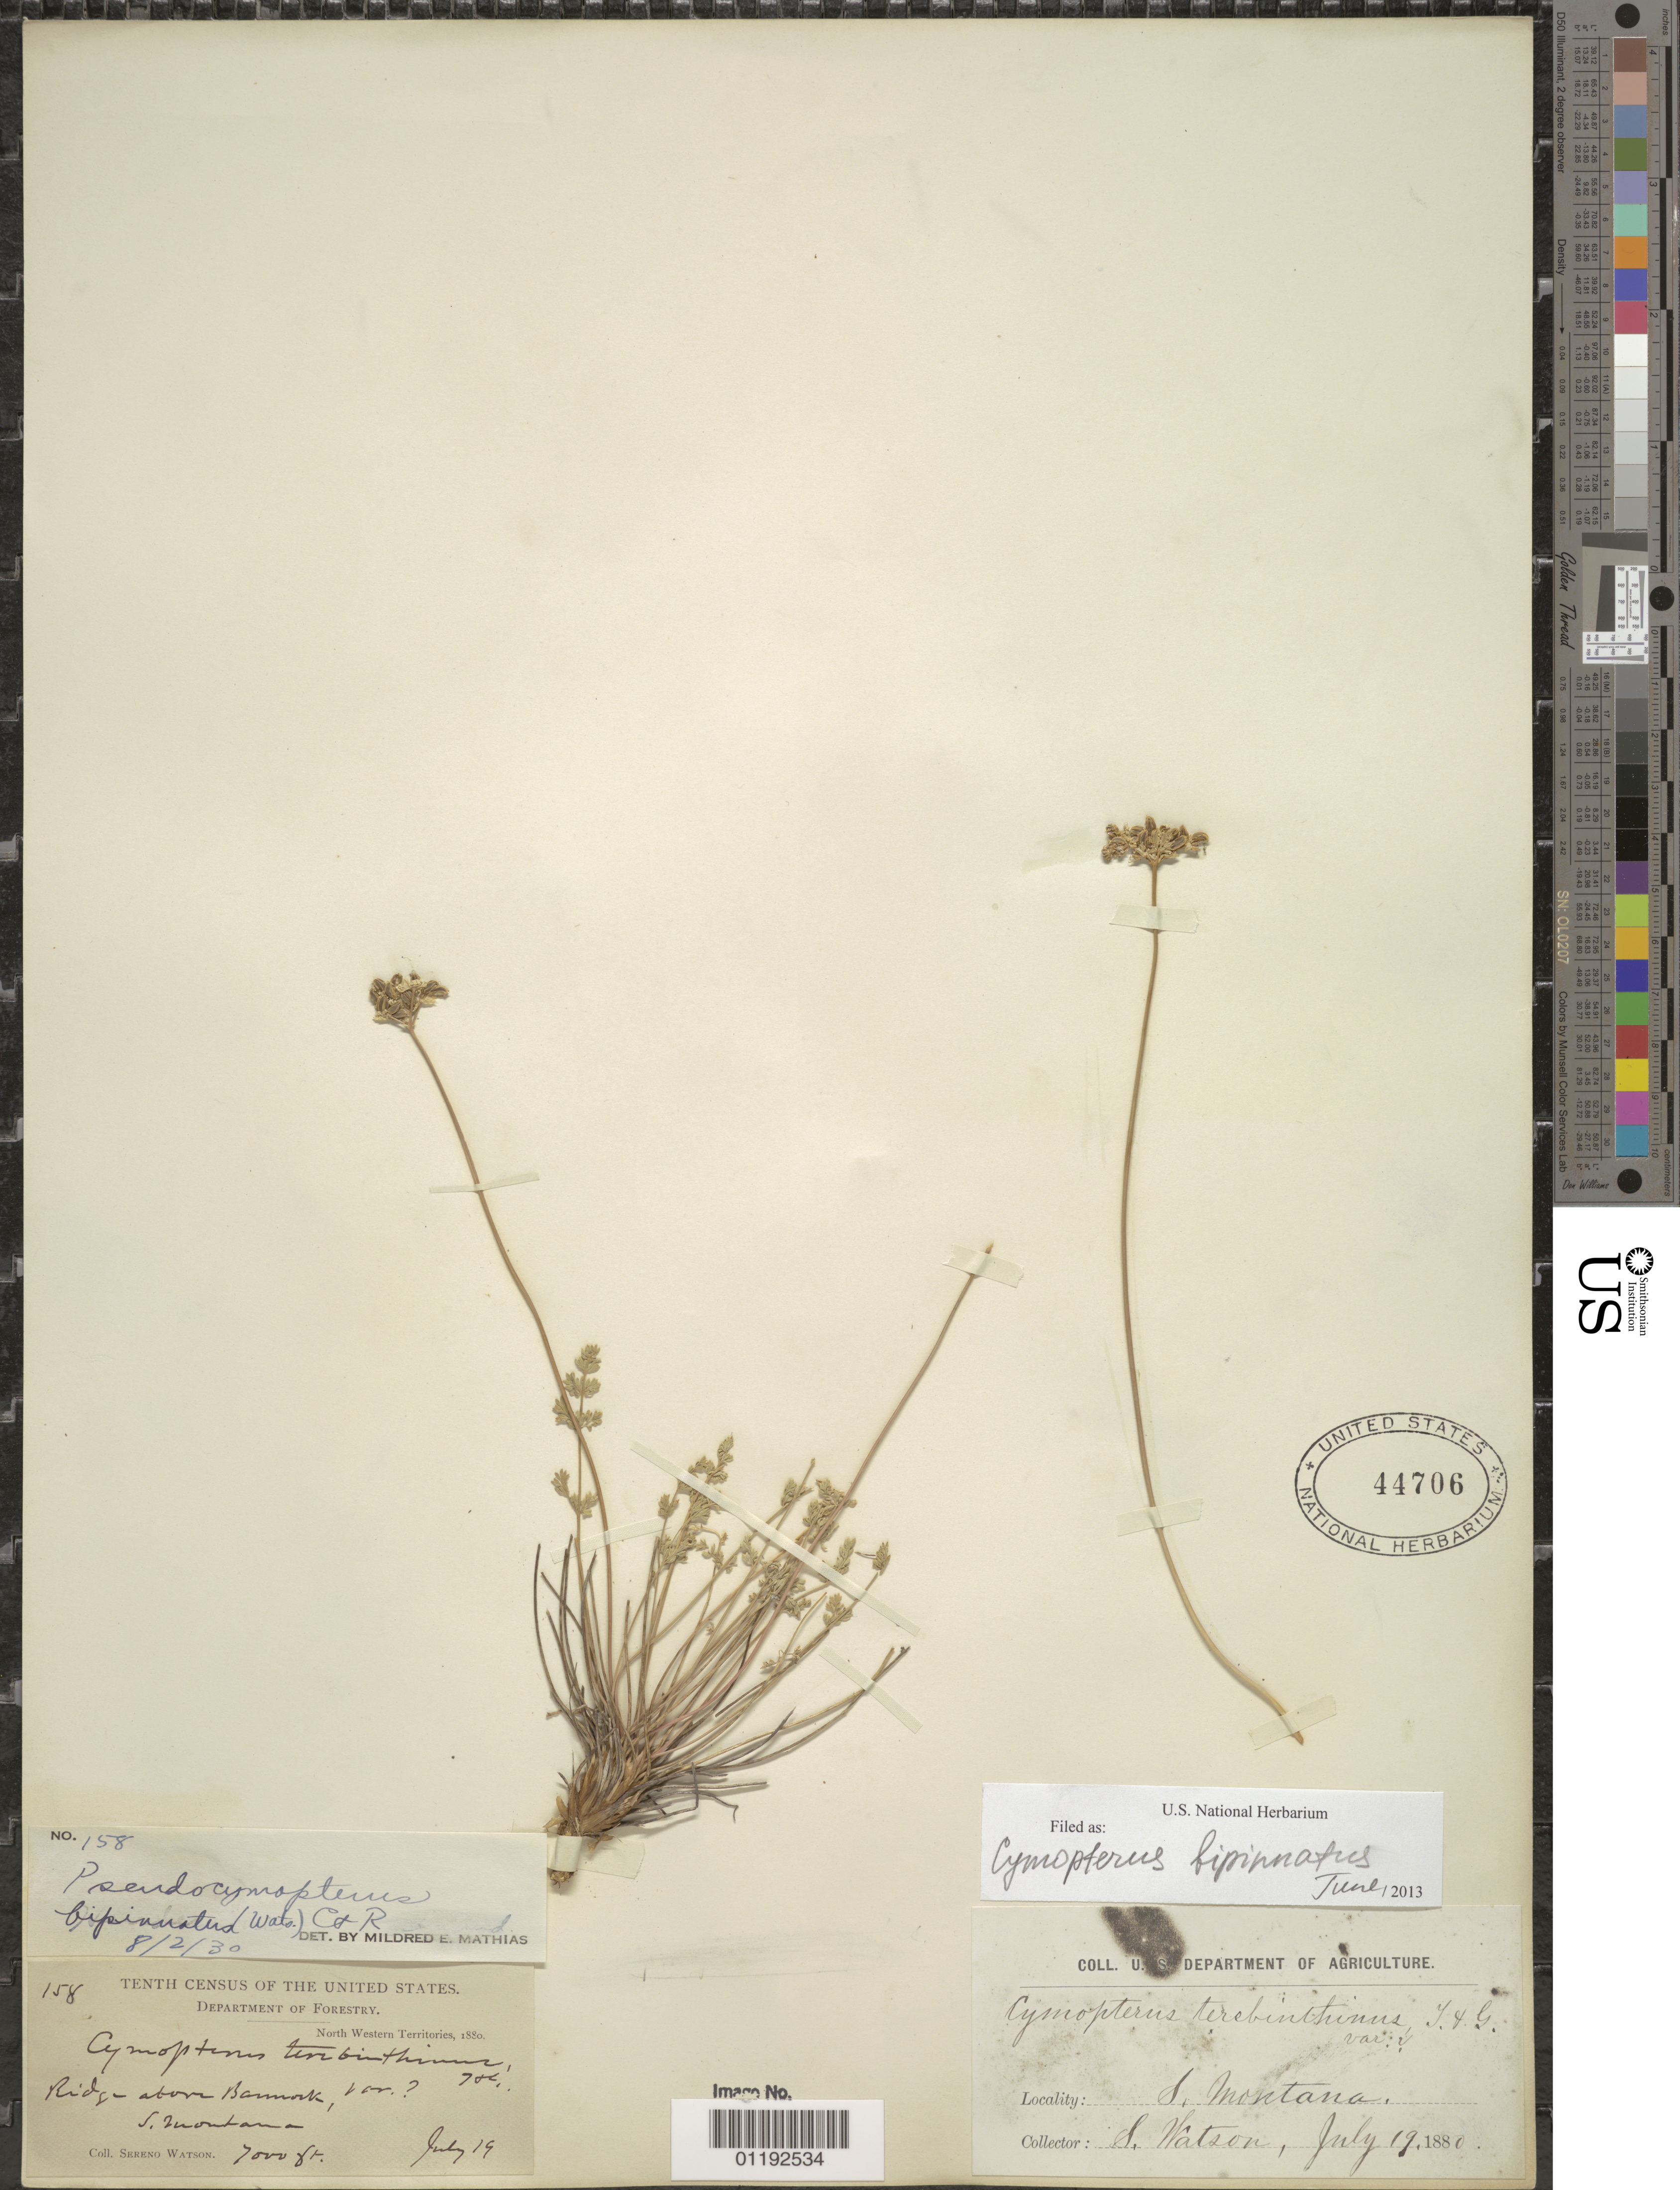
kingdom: Plantae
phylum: Tracheophyta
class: Magnoliopsida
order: Apiales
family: Apiaceae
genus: Cymopterus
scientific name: Cymopterus bipinnatus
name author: S. Watson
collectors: S. Watson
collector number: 158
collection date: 1880-07-19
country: United States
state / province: Montana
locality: Ridge above Bunnock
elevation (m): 2134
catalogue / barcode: US 44706